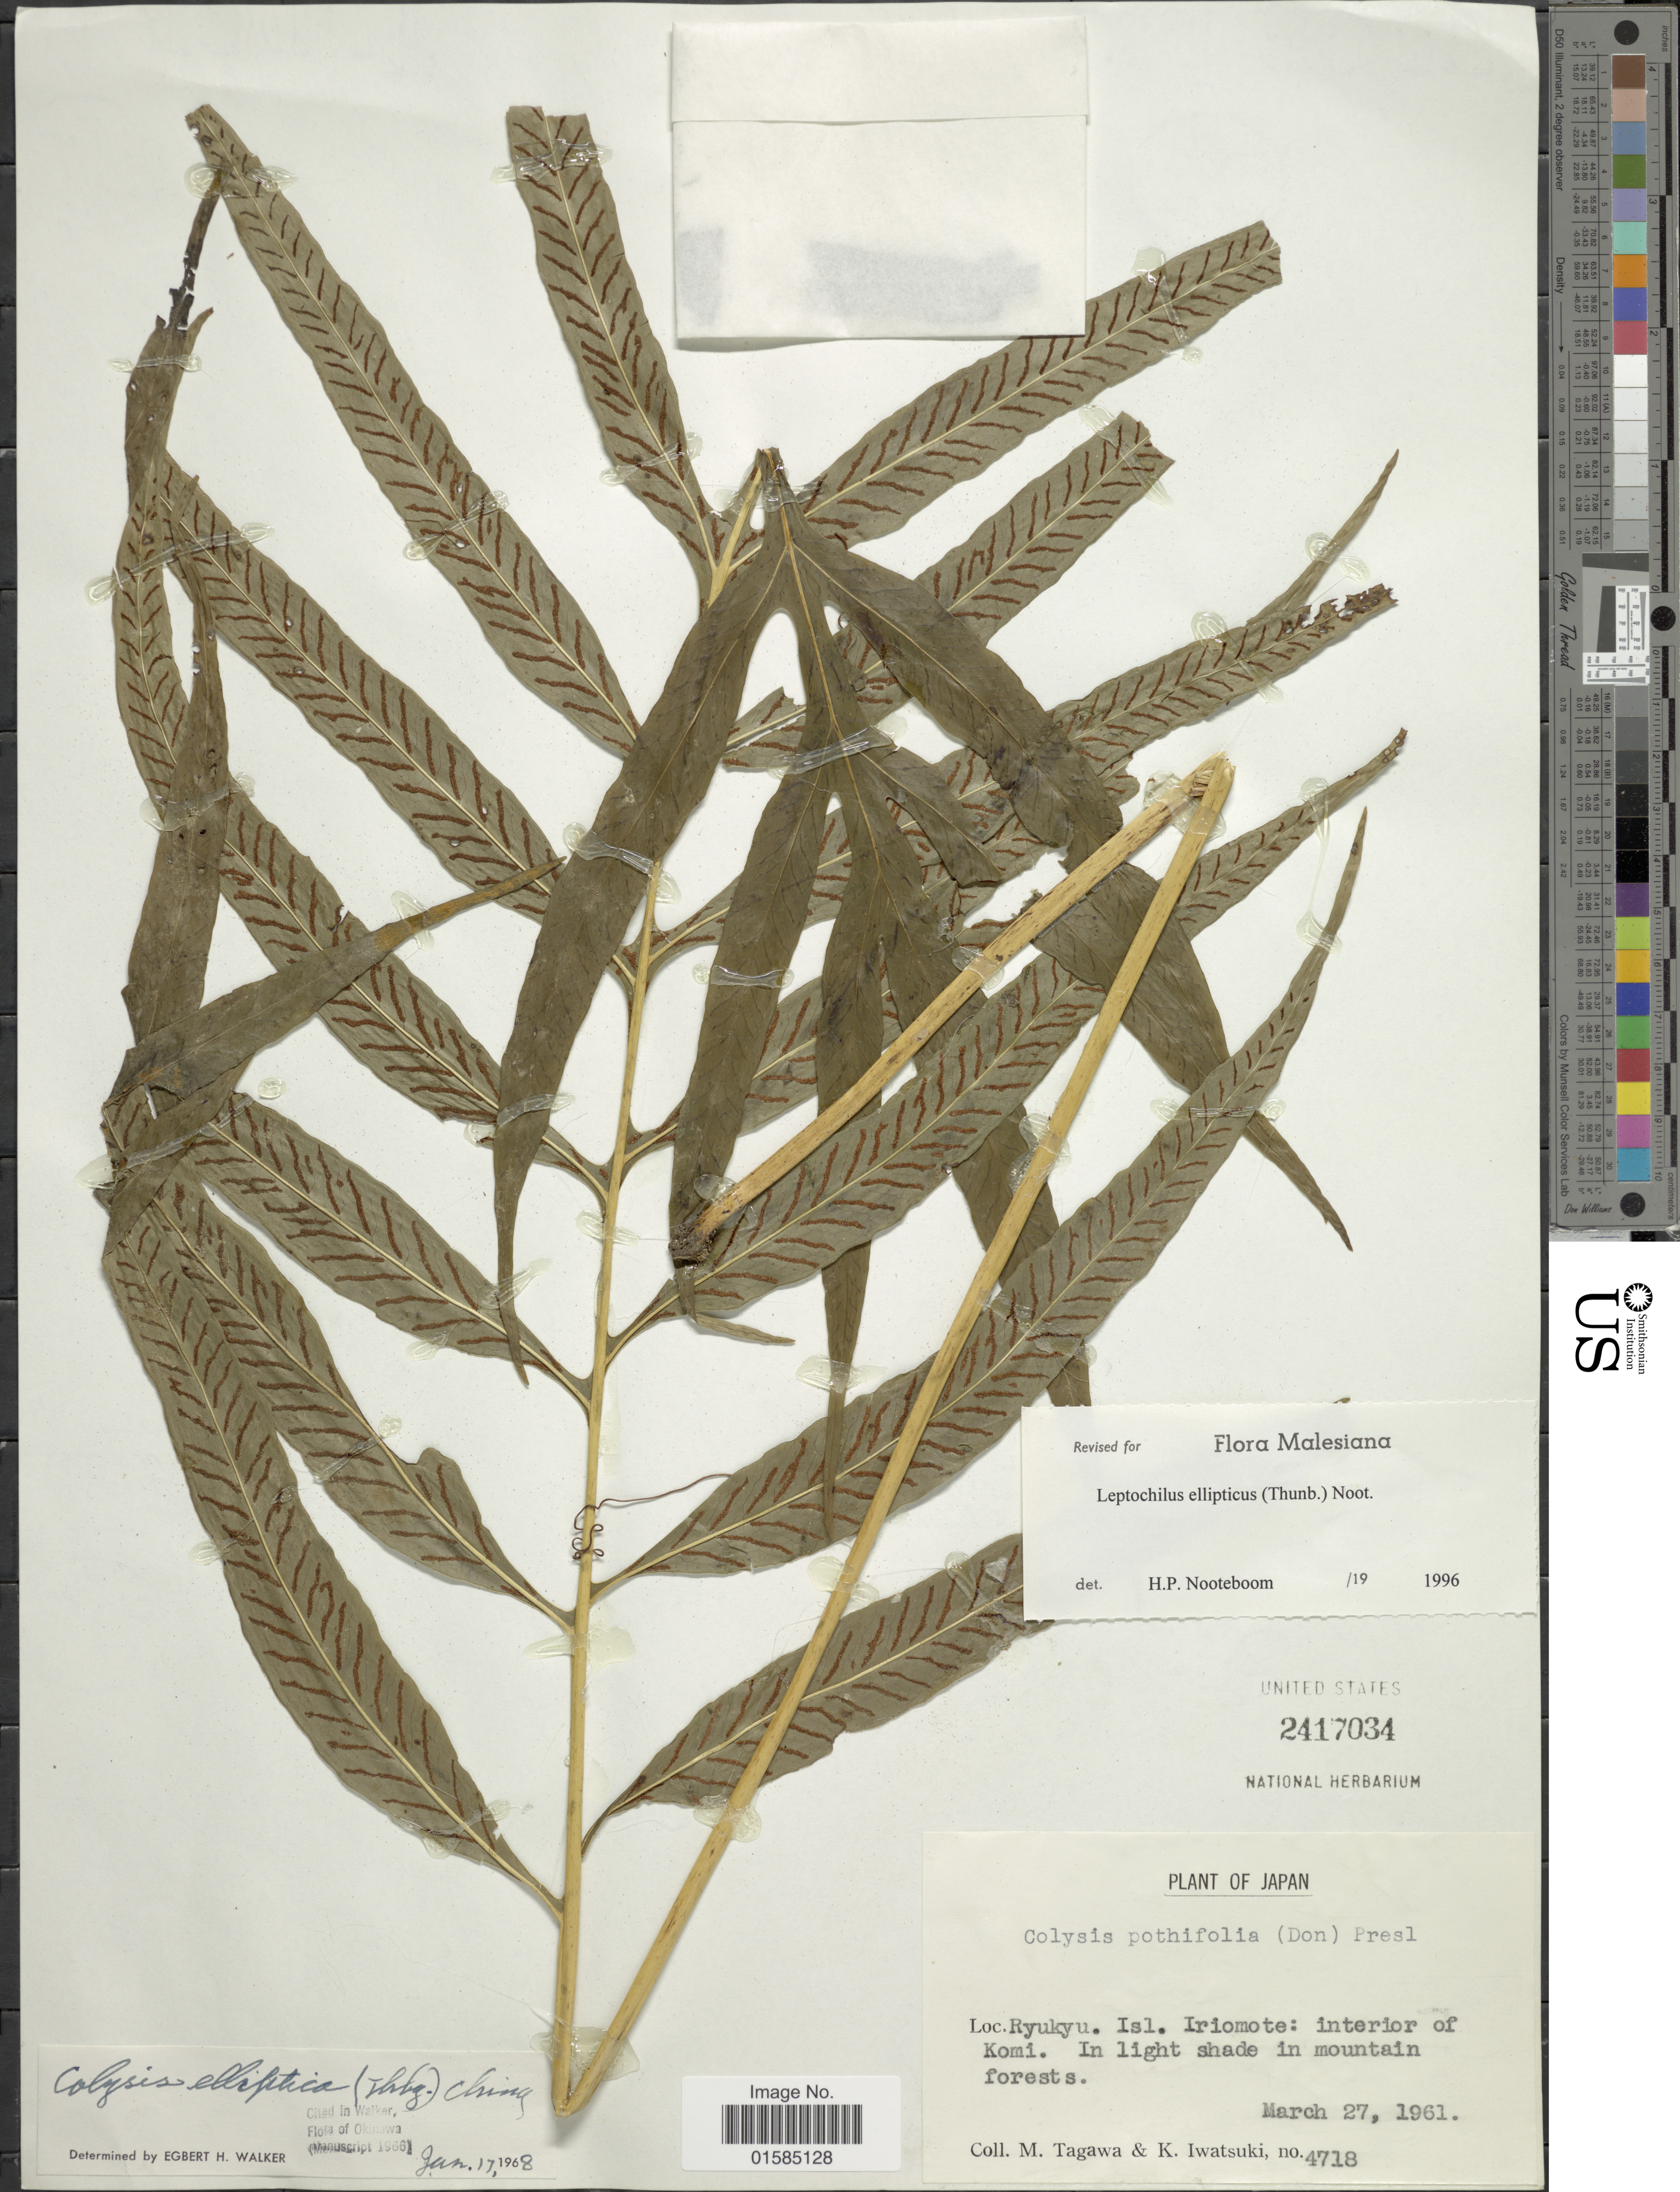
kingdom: Plantae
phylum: Tracheophyta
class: Polypodiopsida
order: Polypodiales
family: Polypodiaceae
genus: Leptochilus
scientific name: Leptochilus ellipticus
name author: (Thunb.) Noot.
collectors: M. Tagawa & K. Iwatsuki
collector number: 4718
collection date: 1961-03-27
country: Japan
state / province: Okinawa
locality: Japan, Ryukyu. Isl. Iriomote: interior of Komi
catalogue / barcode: US 2417034